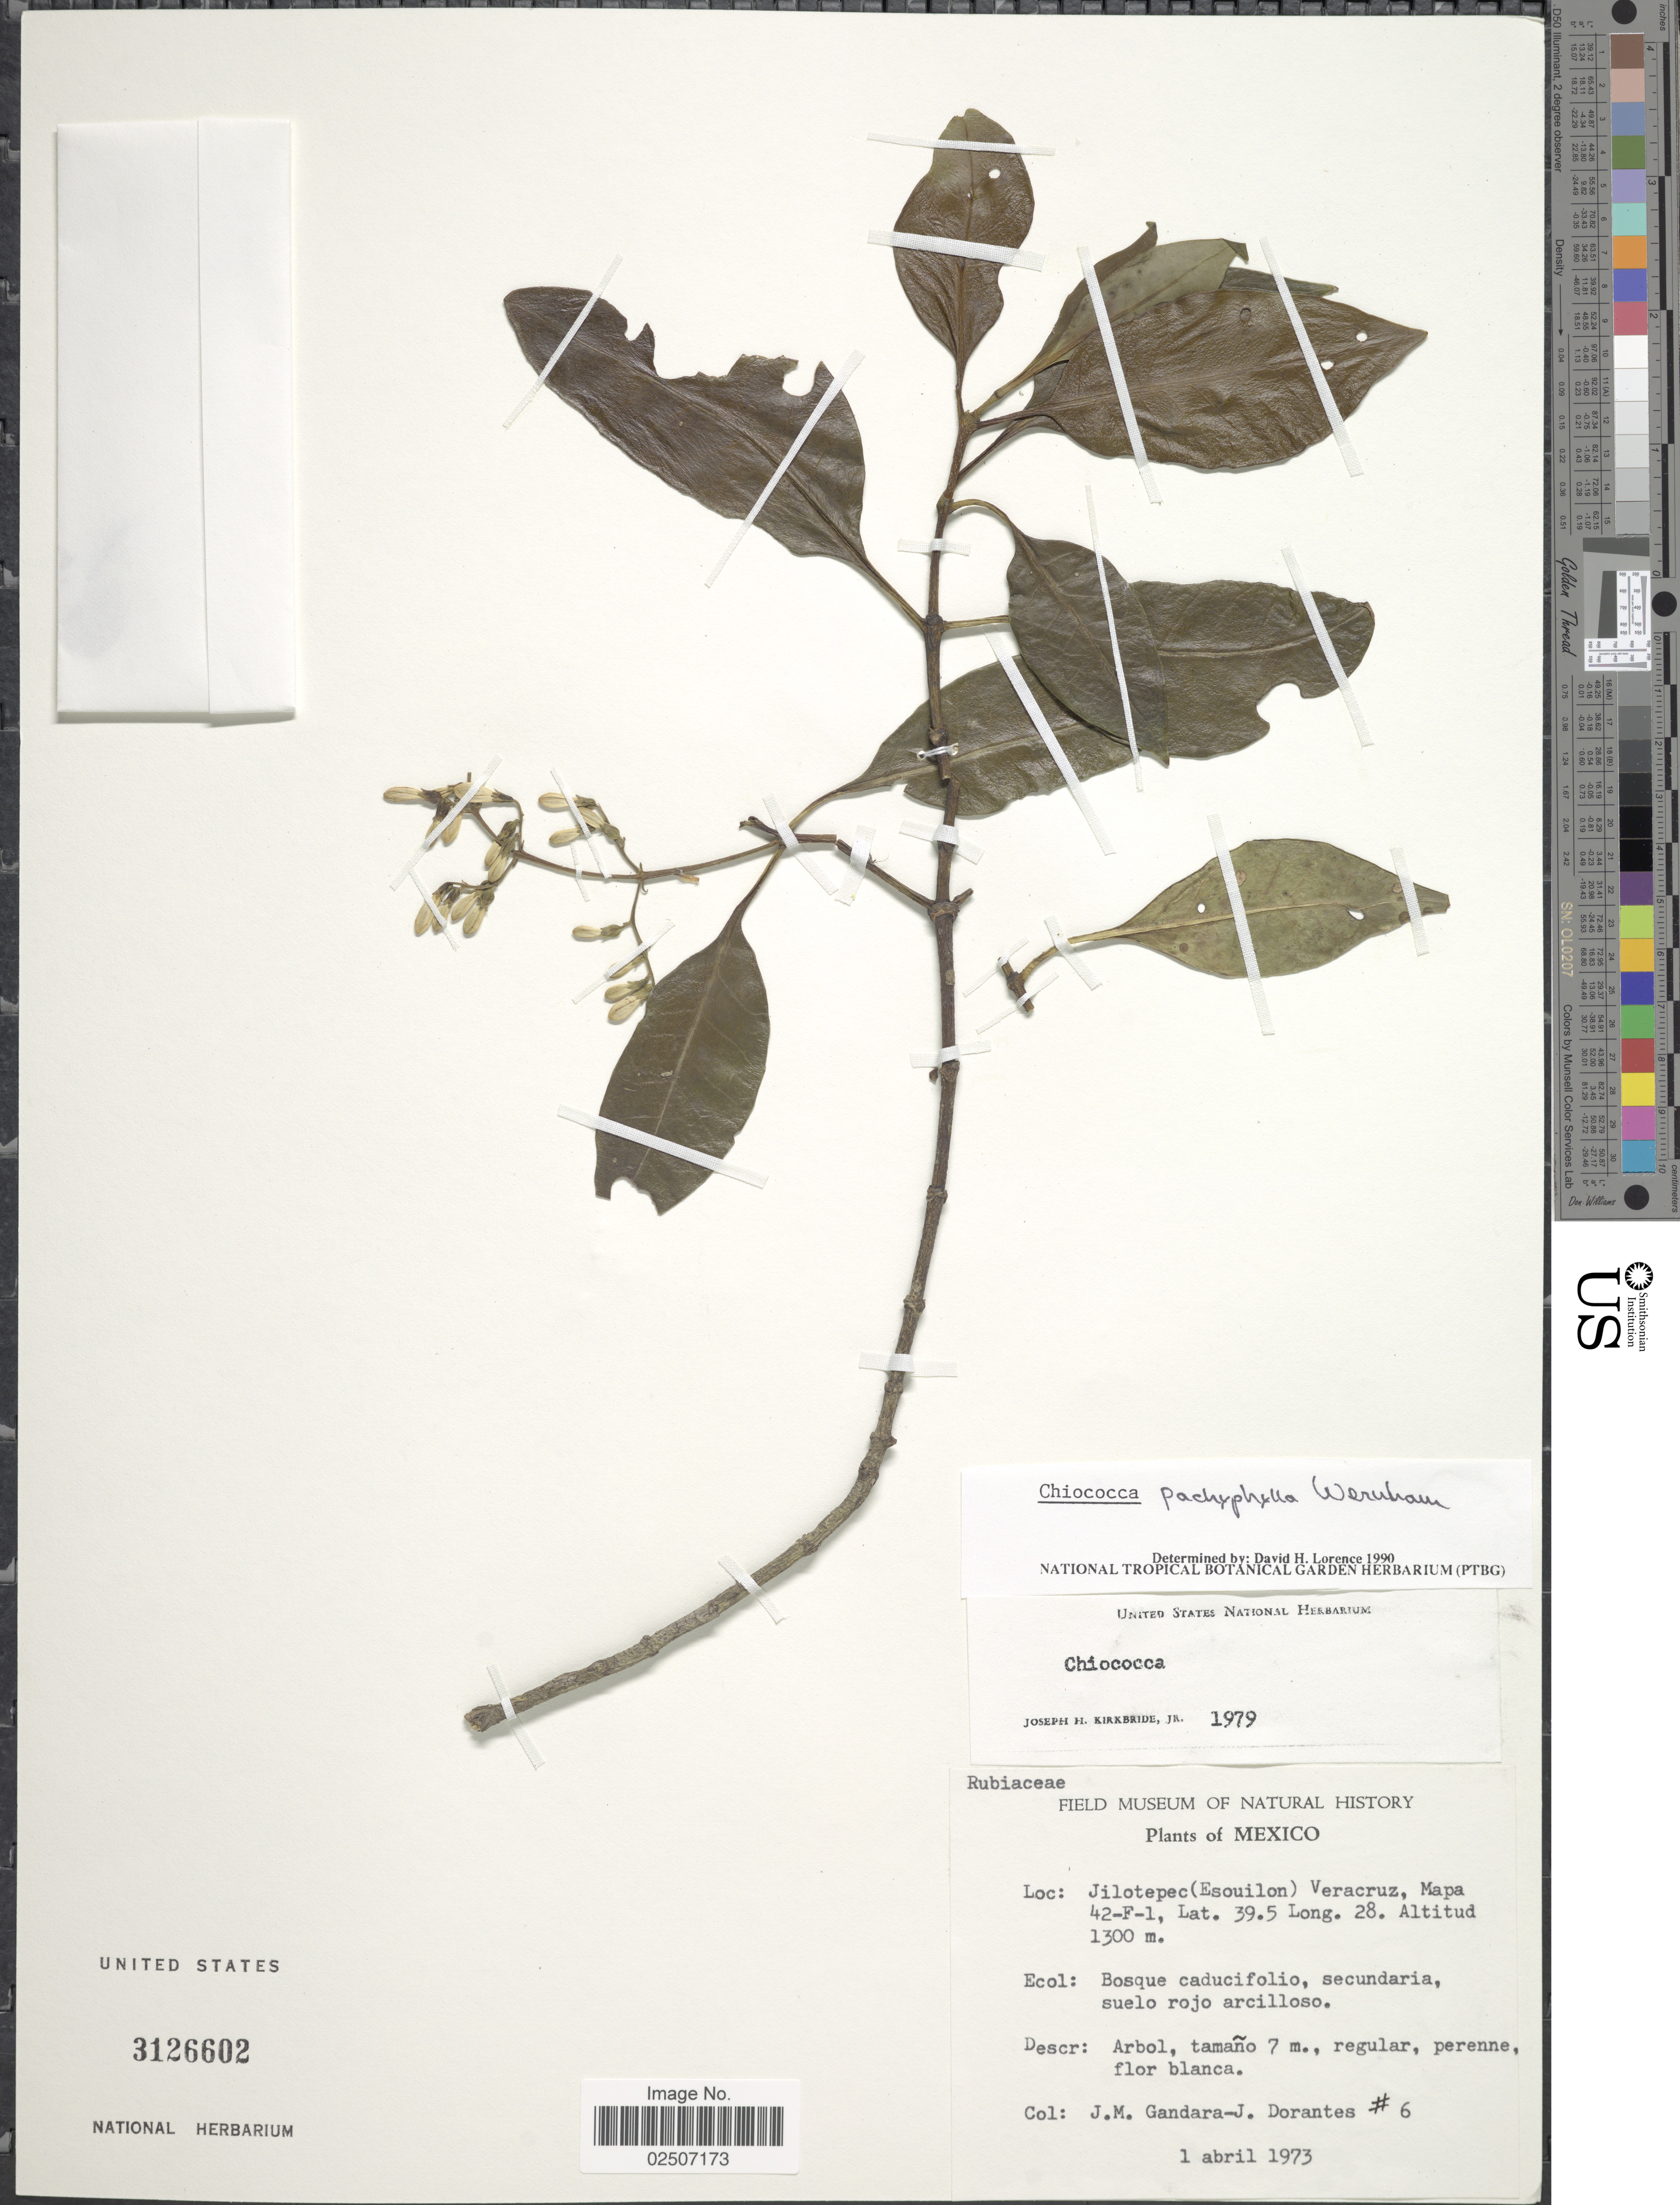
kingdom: Plantae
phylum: Tracheophyta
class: Magnoliopsida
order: Gentianales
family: Rubiaceae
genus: Chiococca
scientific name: Chiococca pachyphylla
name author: Wernham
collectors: J. M. Gándara & J. Dorantes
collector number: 6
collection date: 1973-04-01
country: Mexico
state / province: Veracruz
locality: Jilotepec (Esouilon) Veracruz, Mapa 42-F-1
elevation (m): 1300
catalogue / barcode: US 3126602